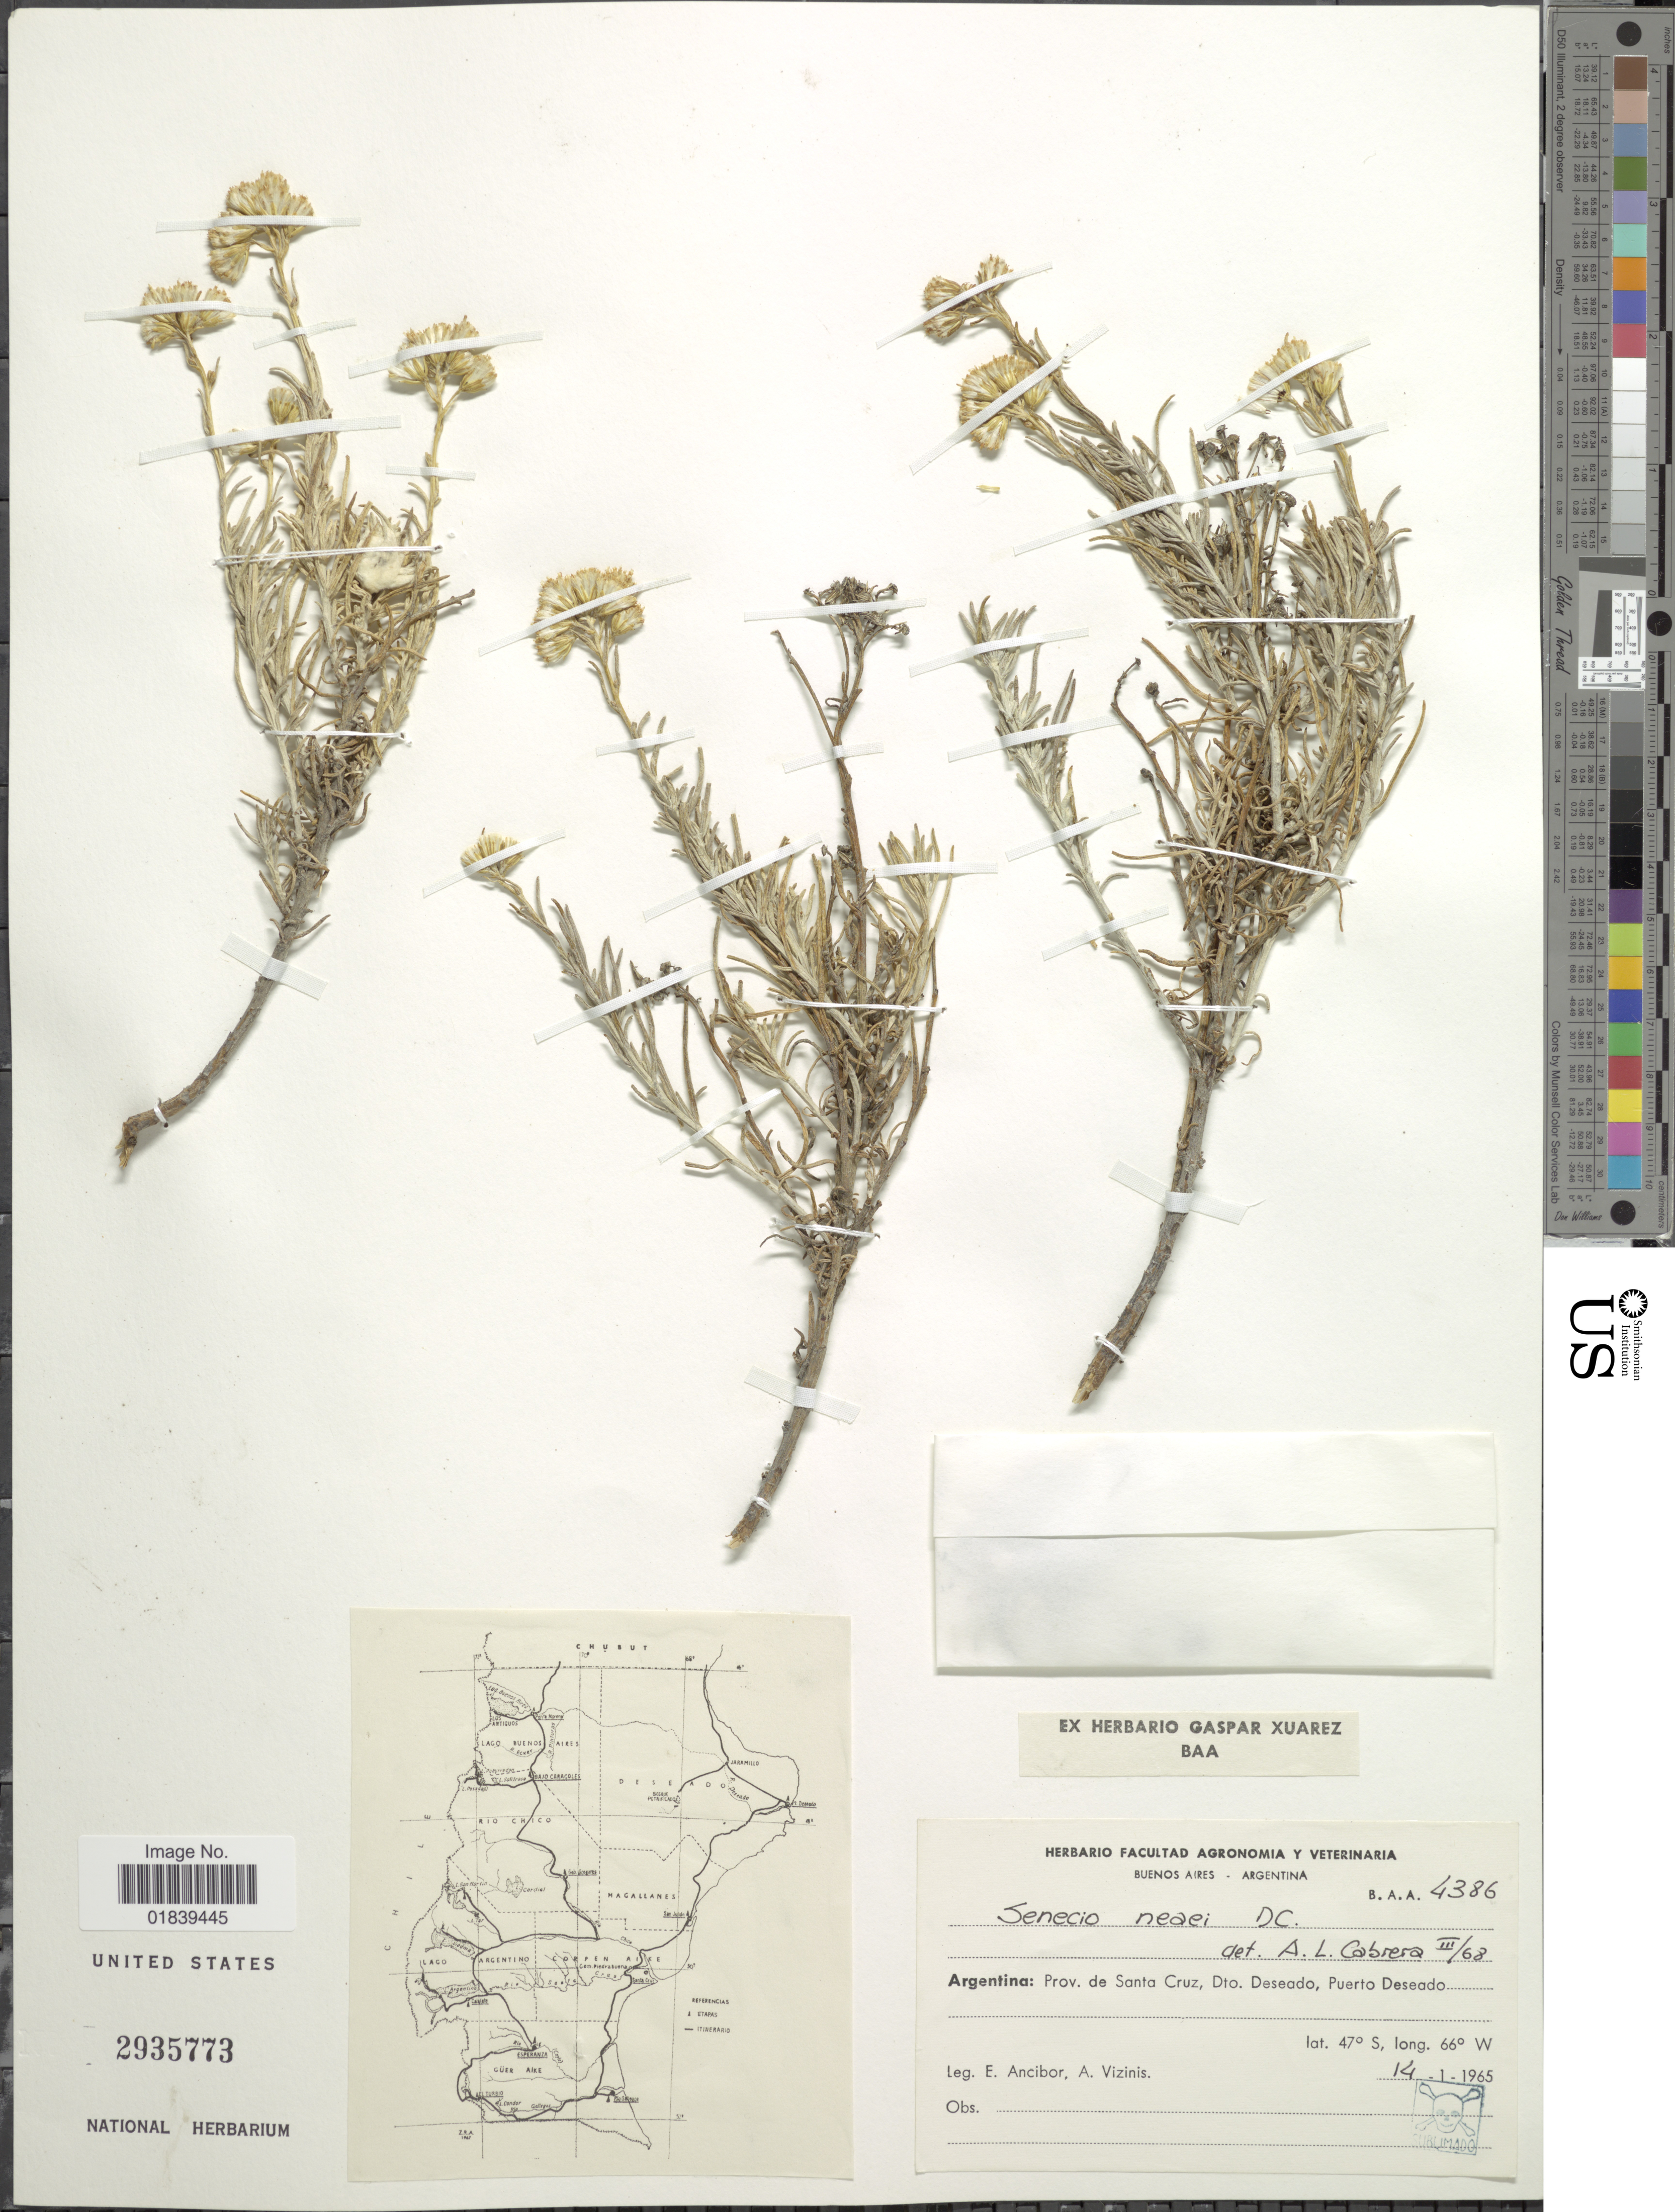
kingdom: Plantae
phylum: Tracheophyta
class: Magnoliopsida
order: Asterales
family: Asteraceae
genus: Senecio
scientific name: Senecio neaei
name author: DC.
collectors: E. Ancibor & A. Vizinis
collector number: B.A.A.4386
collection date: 1965-01-14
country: Argentina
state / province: Santa Cruz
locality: Dto. Deseado, Puerto Deseado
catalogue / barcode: US 2935773